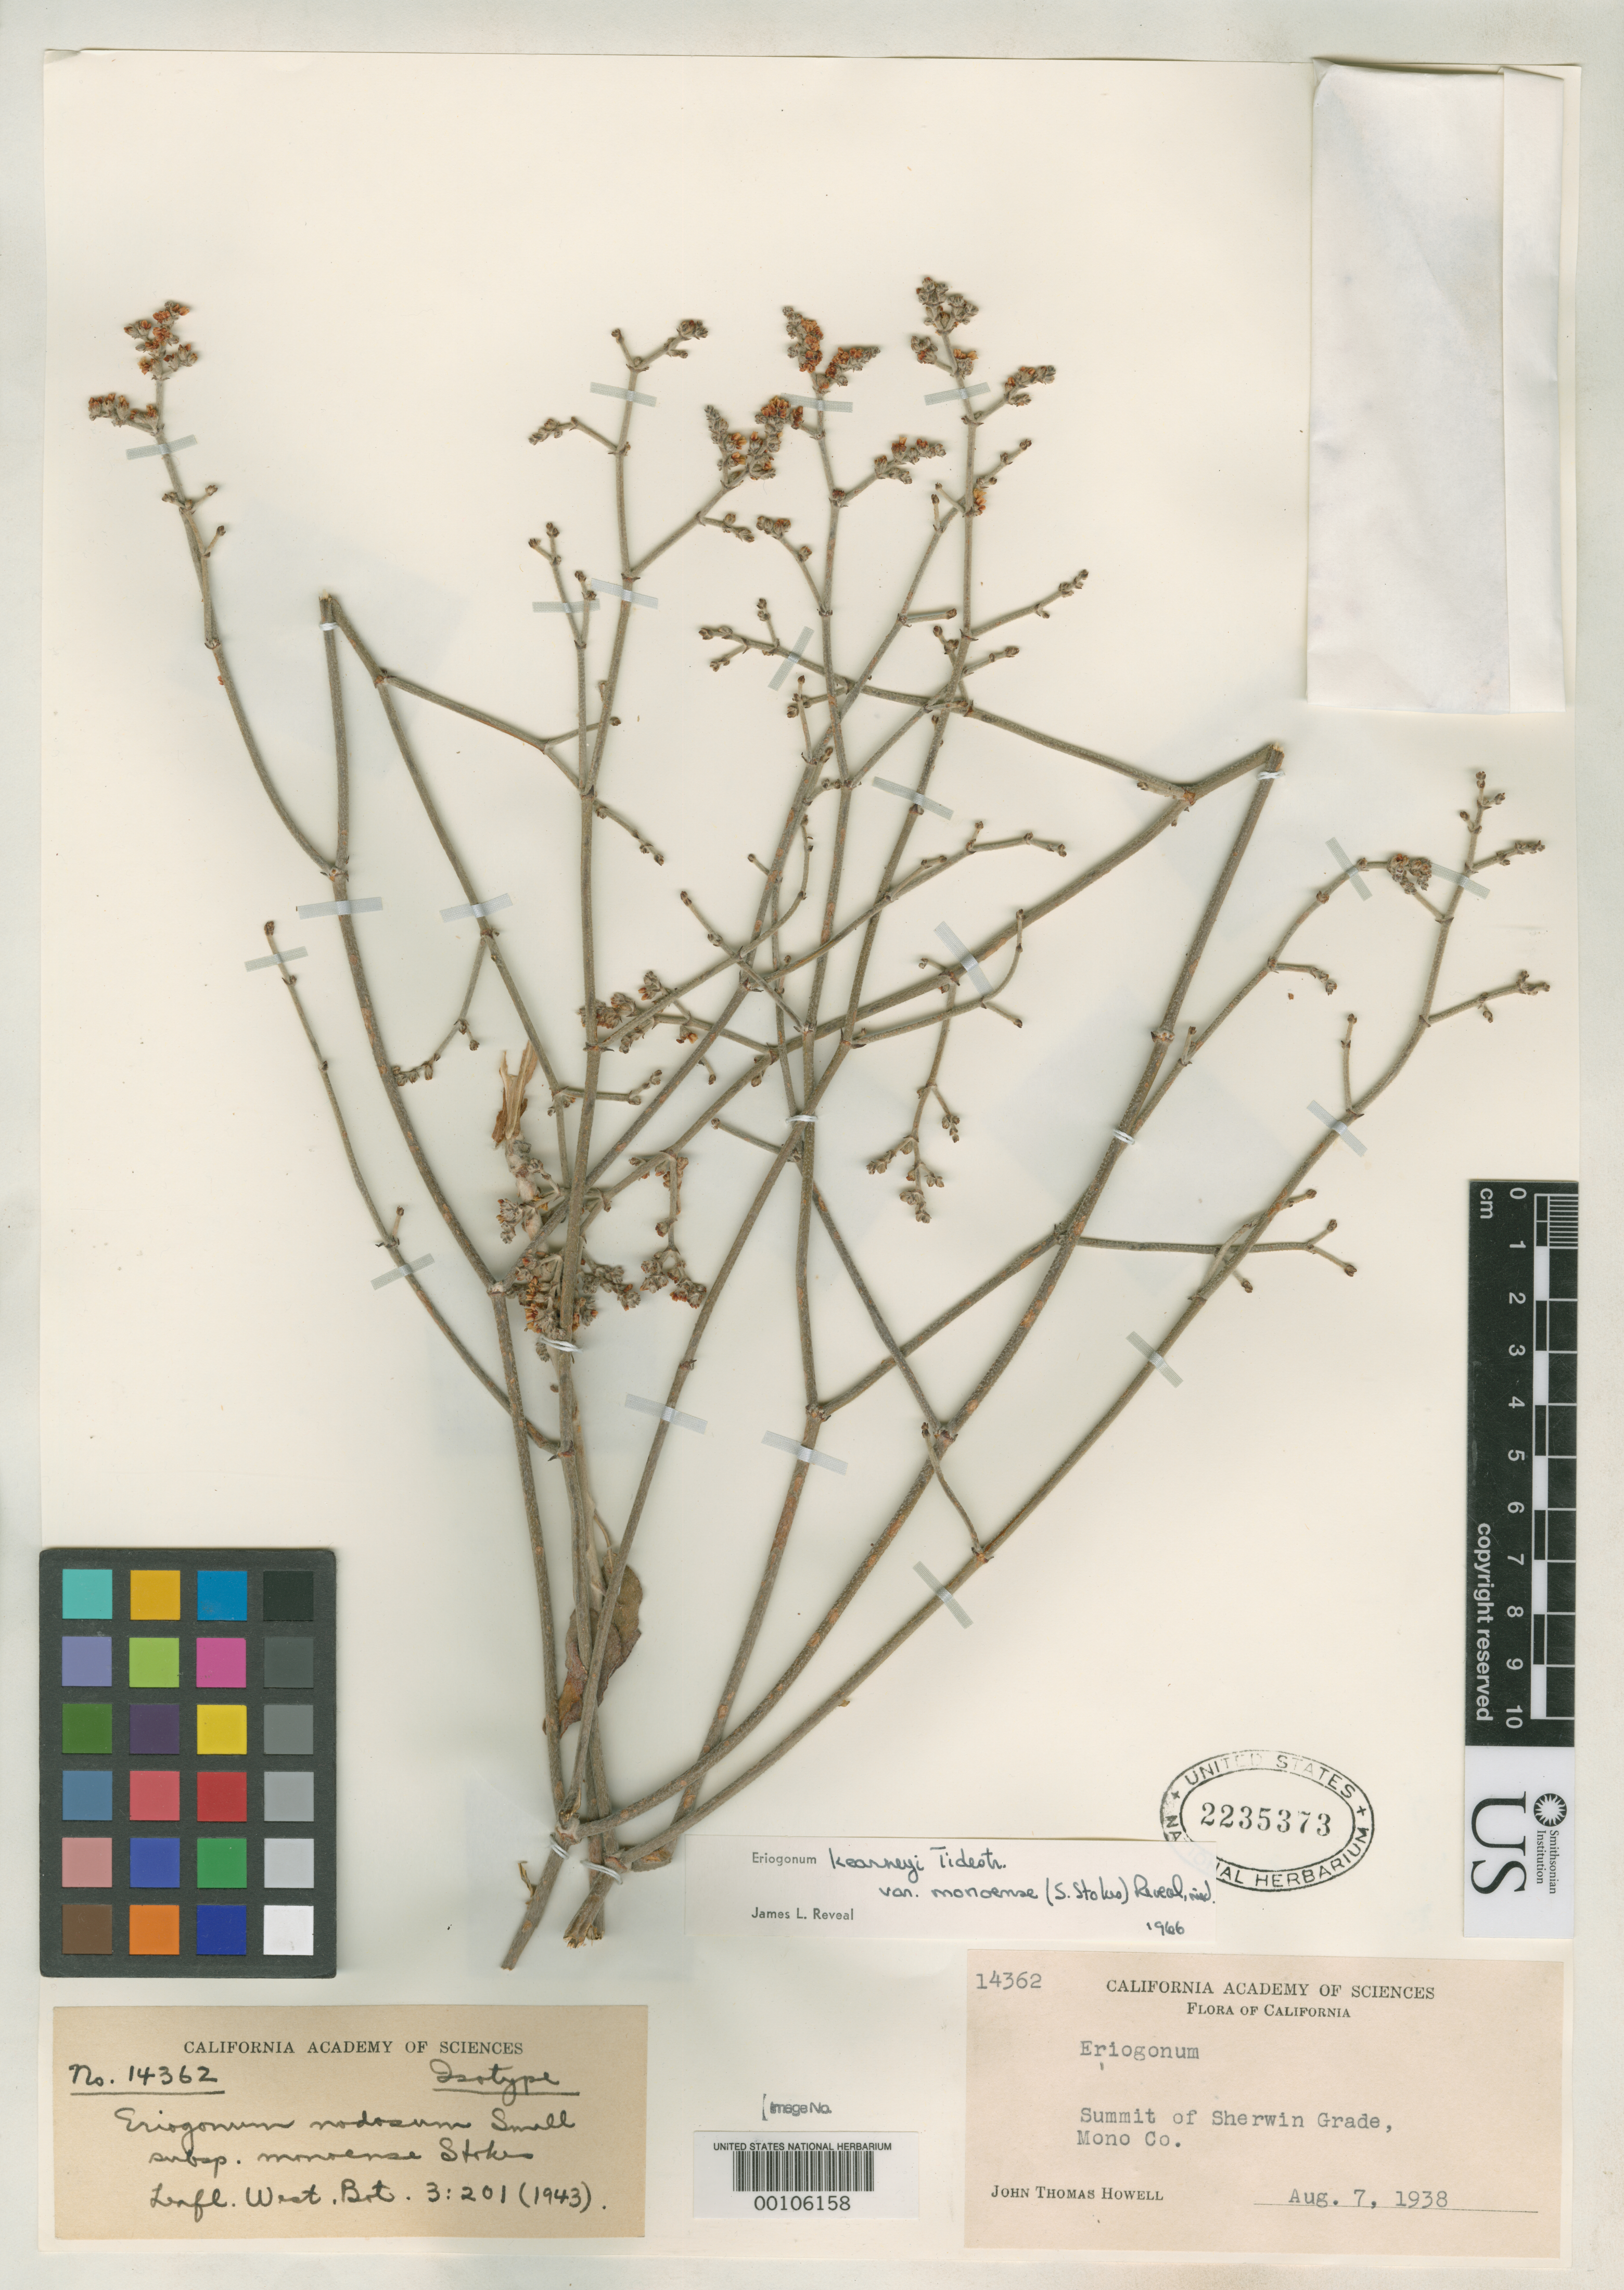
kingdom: Plantae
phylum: Tracheophyta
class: Magnoliopsida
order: Caryophyllales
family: Polygonaceae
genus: Eriogonum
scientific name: Eriogonum nodosum subsp. monoense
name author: S. Stokes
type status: Isotype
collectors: J. T. Howell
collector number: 14362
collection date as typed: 07 Aug 1938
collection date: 1938-08-07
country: United States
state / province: California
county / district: Mono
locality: Summit of Sherwin grade.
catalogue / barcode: US 2235373